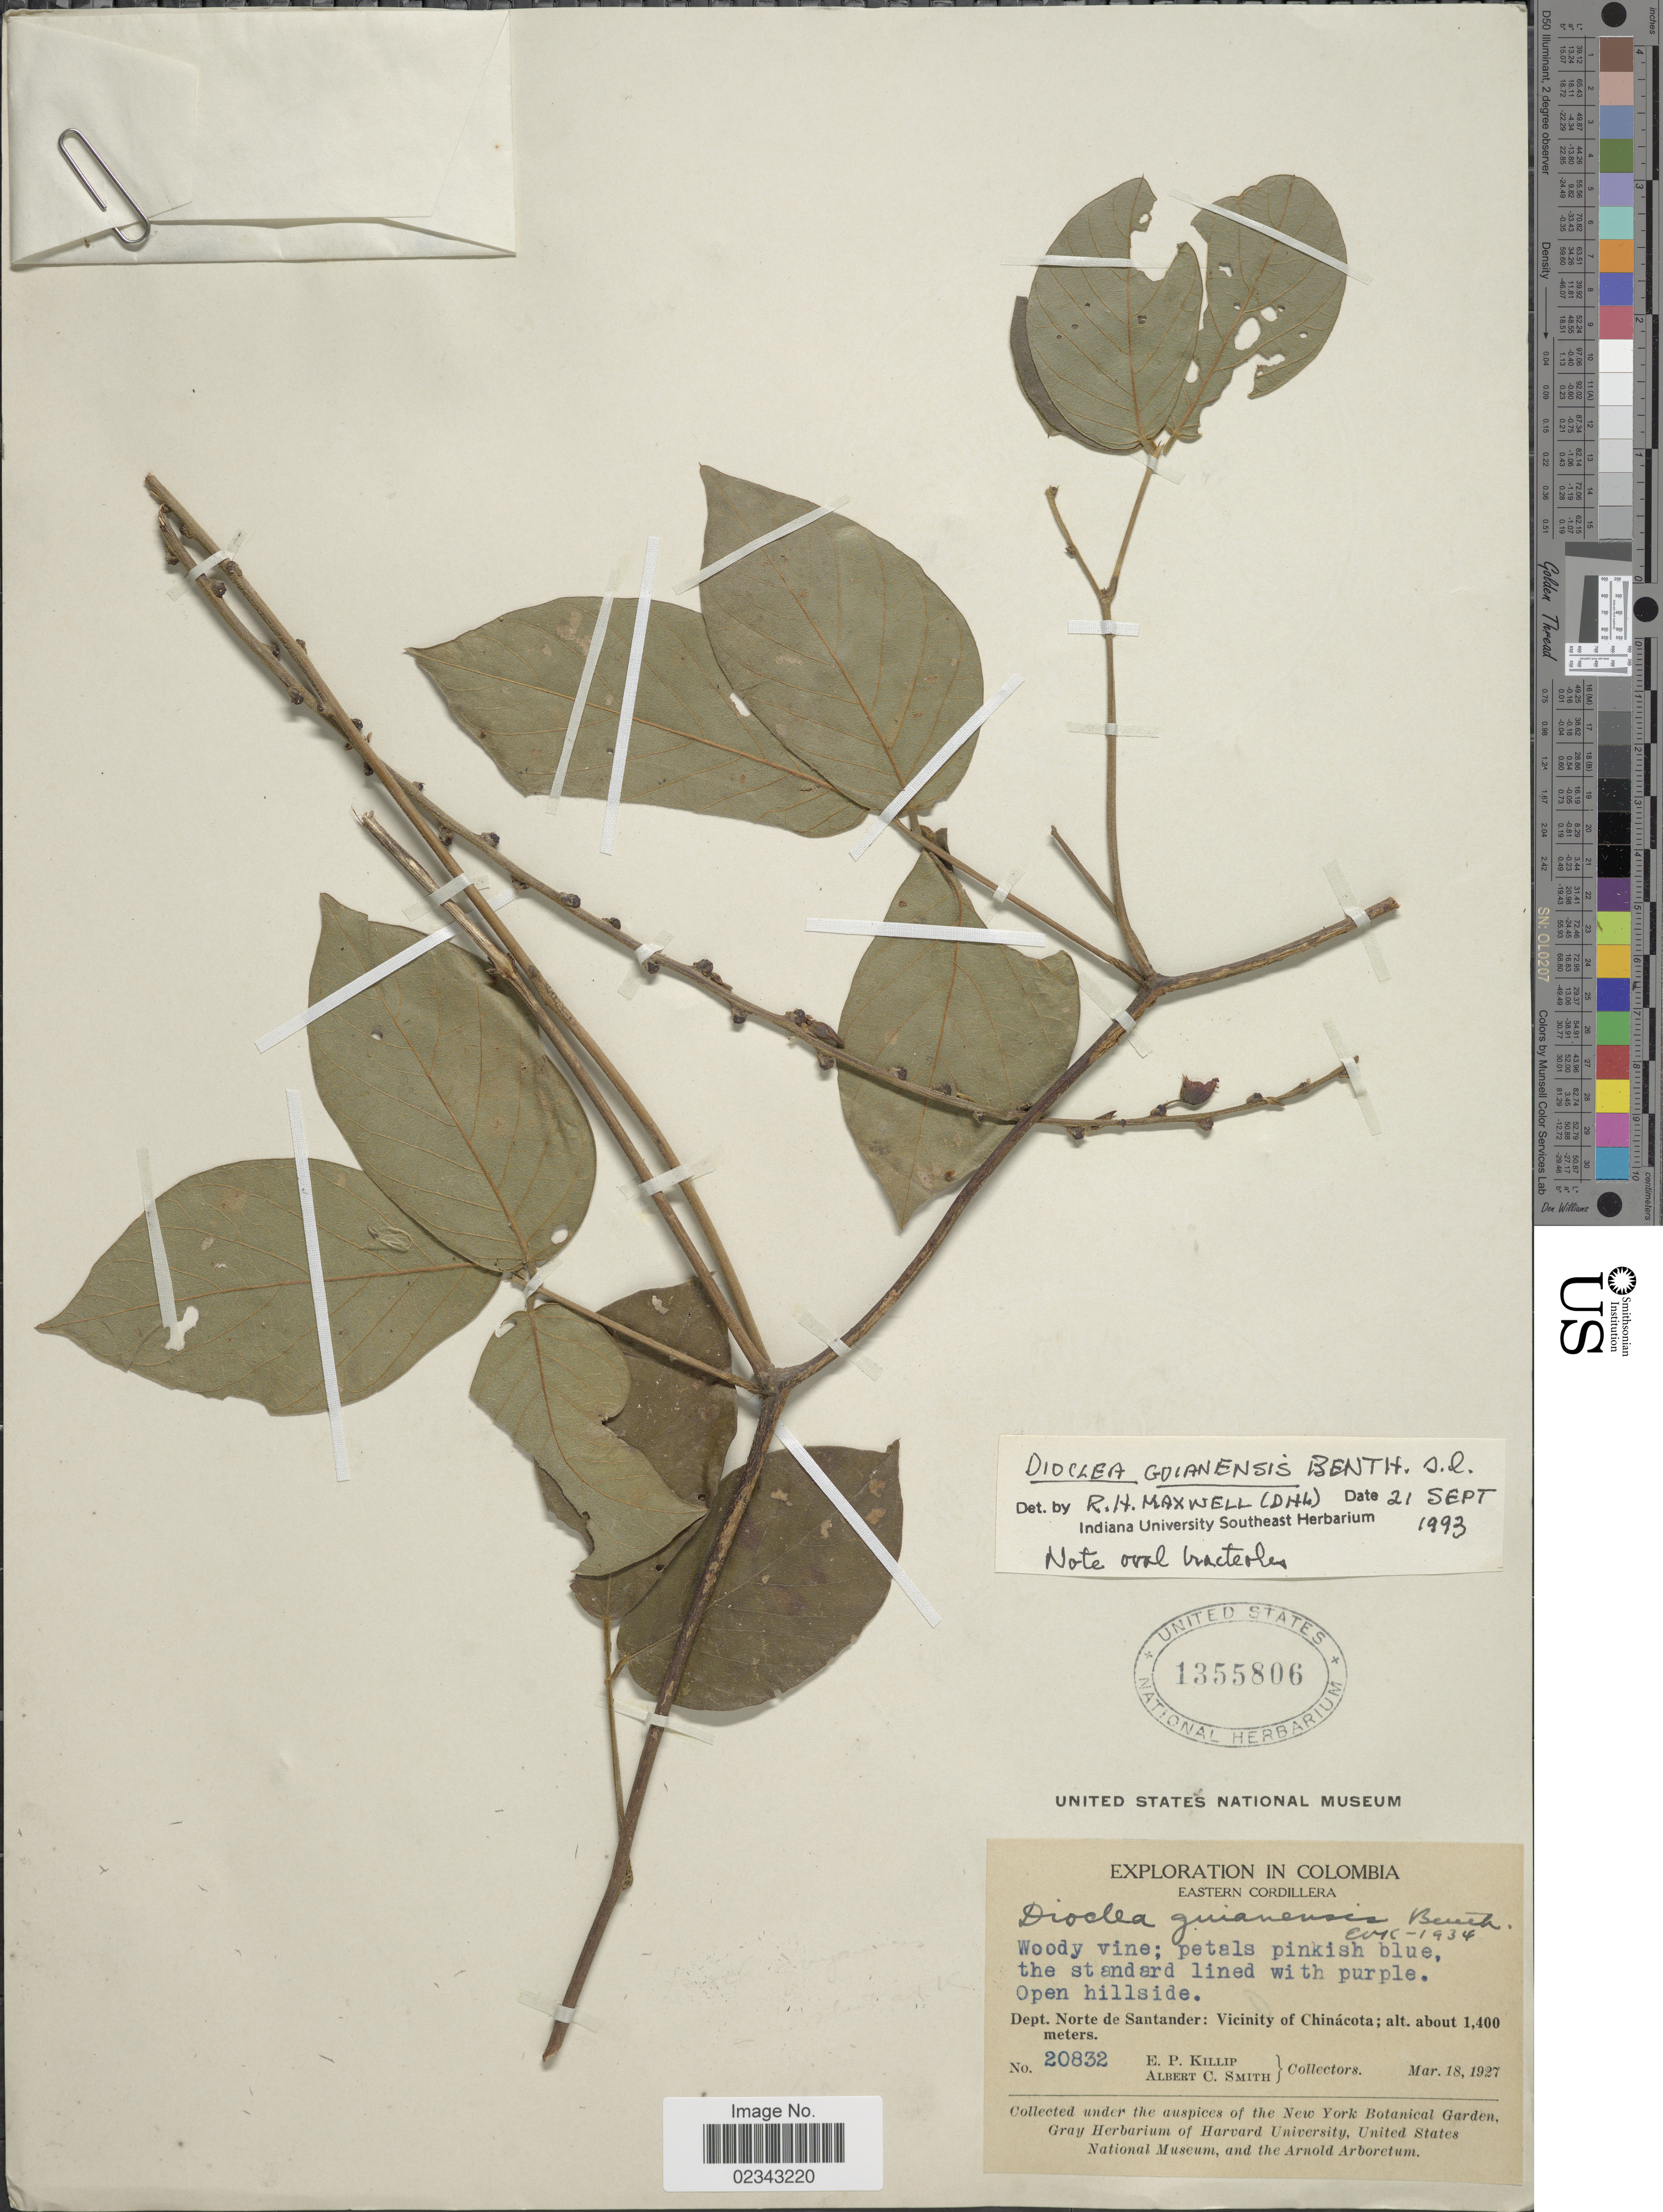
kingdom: Plantae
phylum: Tracheophyta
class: Magnoliopsida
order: Fabales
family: Fabaceae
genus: Dioclea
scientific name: Dioclea guianensis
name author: Benth.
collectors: E. P. Killip & A. C. Smith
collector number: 20832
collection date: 1927-03-18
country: Colombia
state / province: Norte de Santander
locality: Eastern Cordillera, Woody vine, Open hillside, Dept. Norte de Santander: Vicinity of Chinácota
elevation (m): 1400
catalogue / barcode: US 1355806